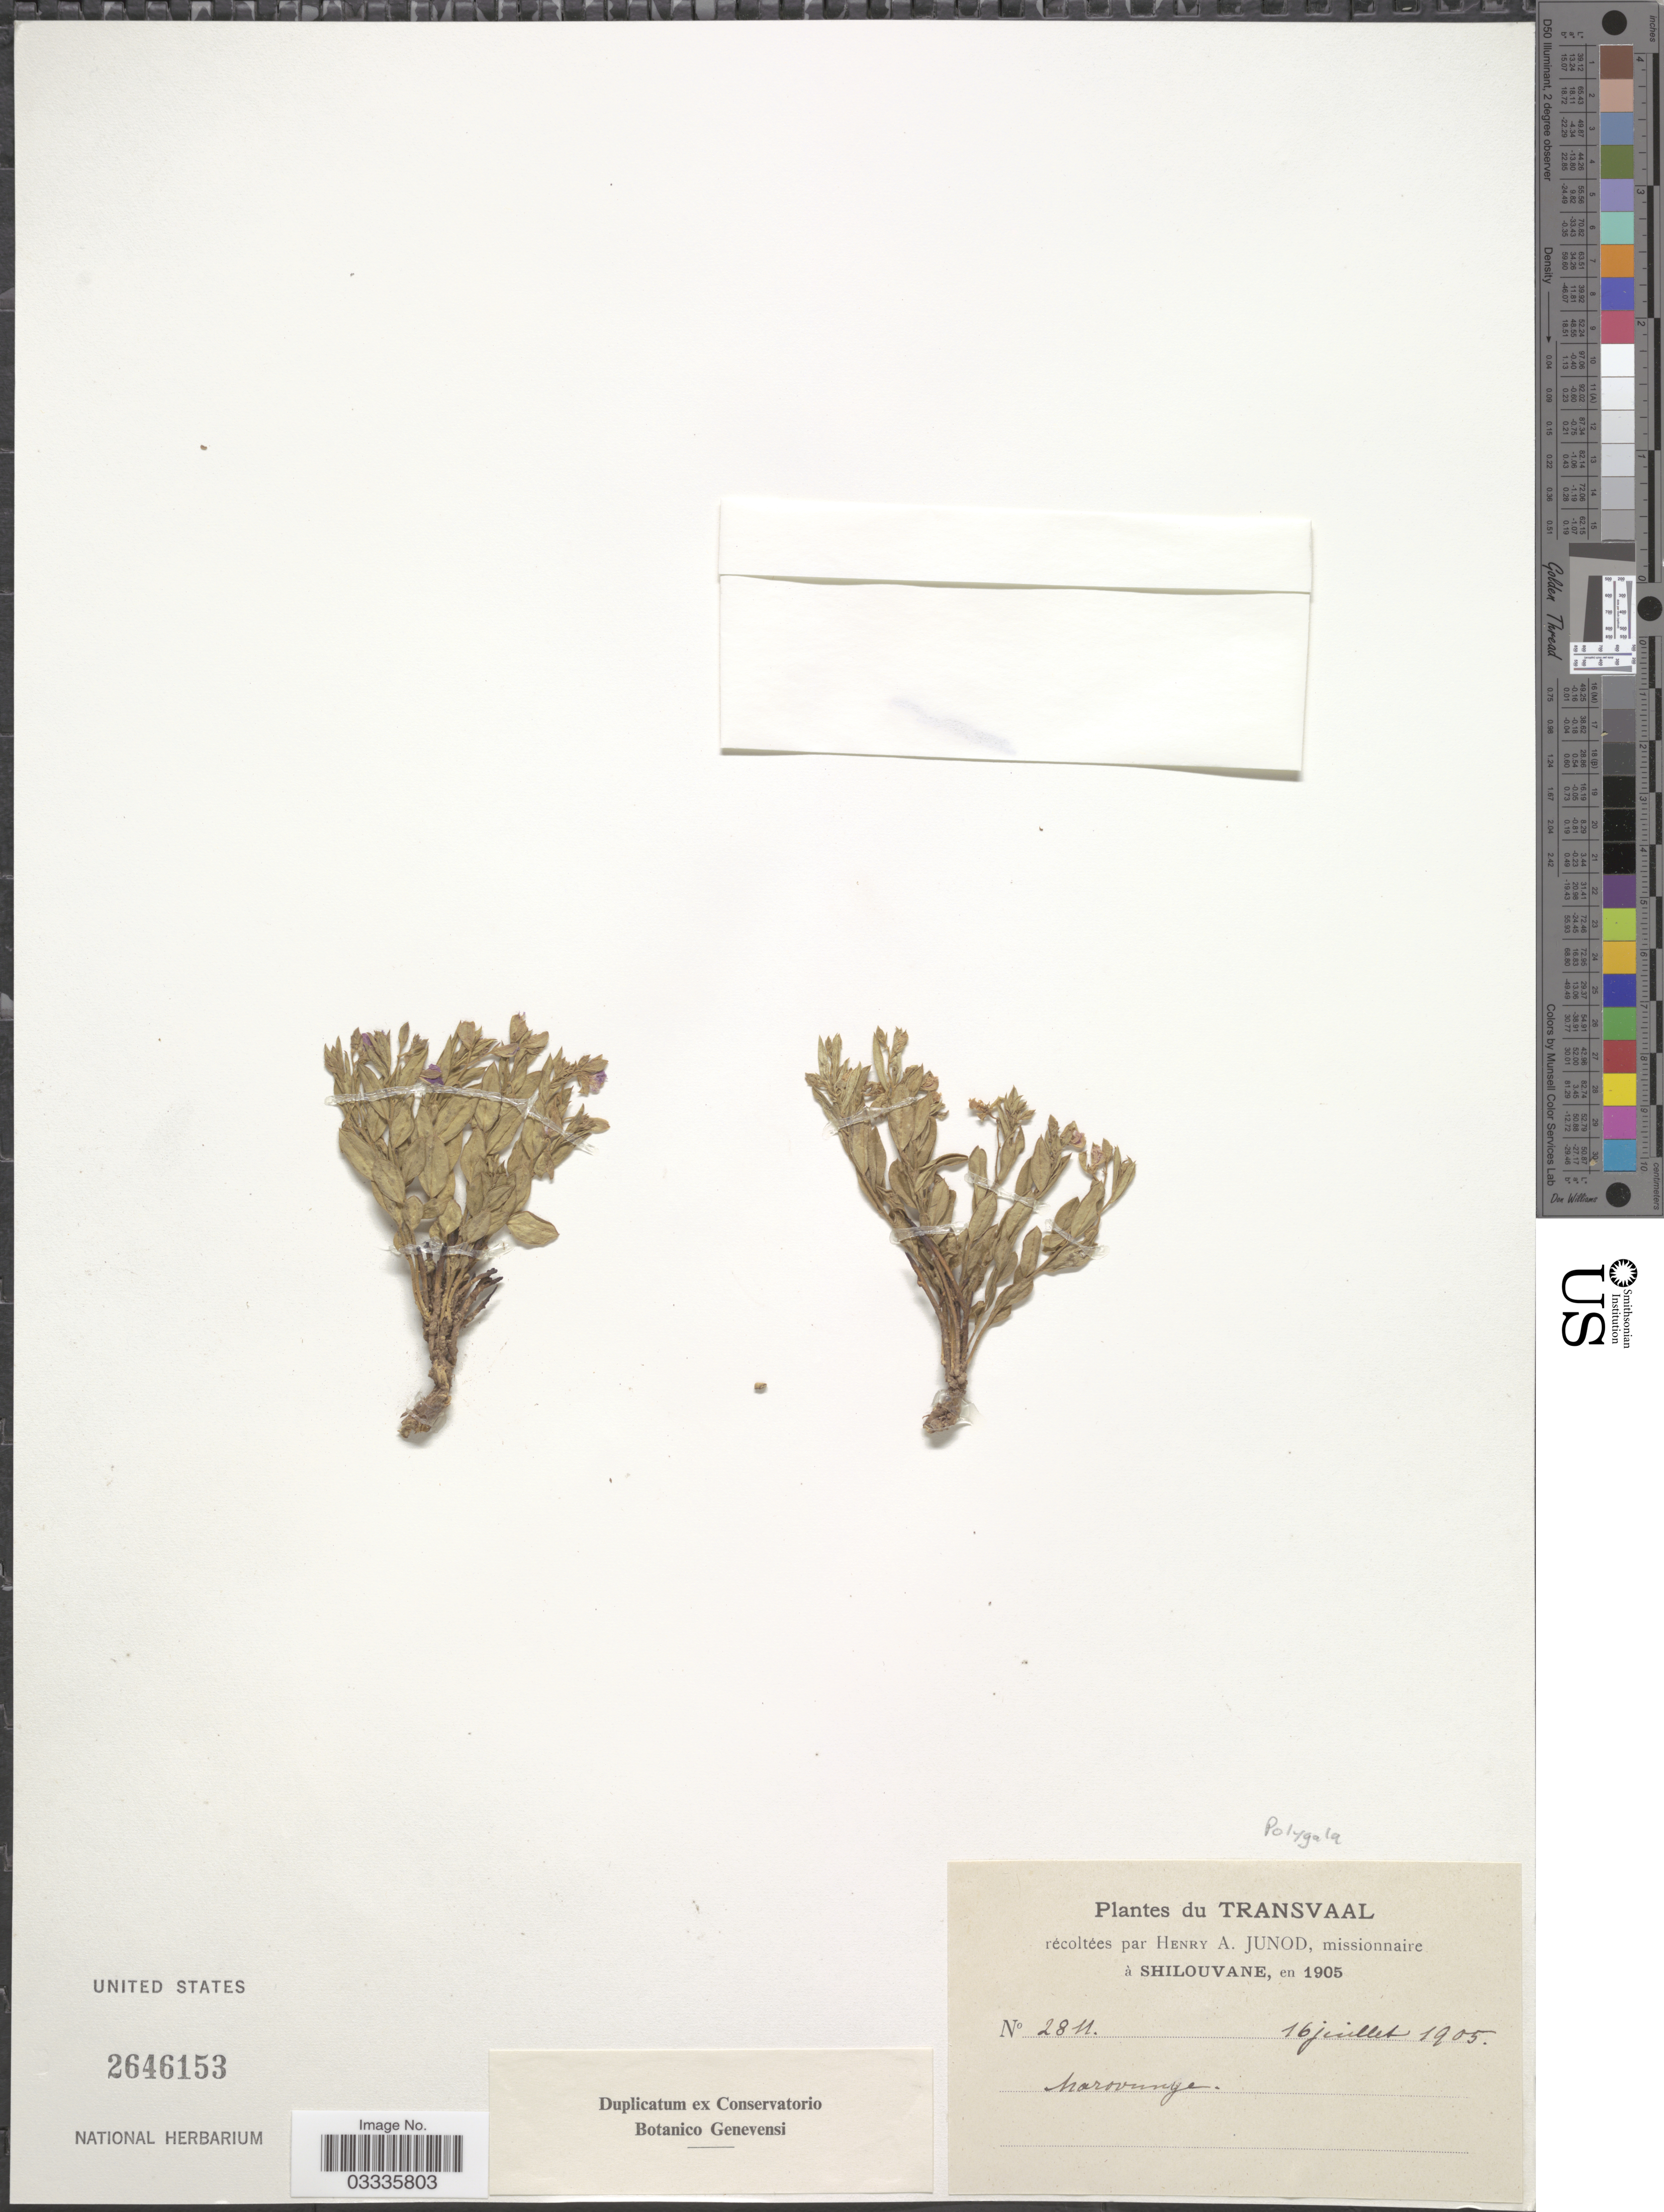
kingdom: Plantae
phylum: Tracheophyta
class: Magnoliopsida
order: Fabales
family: Polygalaceae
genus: Polygala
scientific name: Polygala sp.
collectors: H. Junod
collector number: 2811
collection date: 1905-07-16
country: South Africa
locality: Transvaal. Marovange.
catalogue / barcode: US 2646153